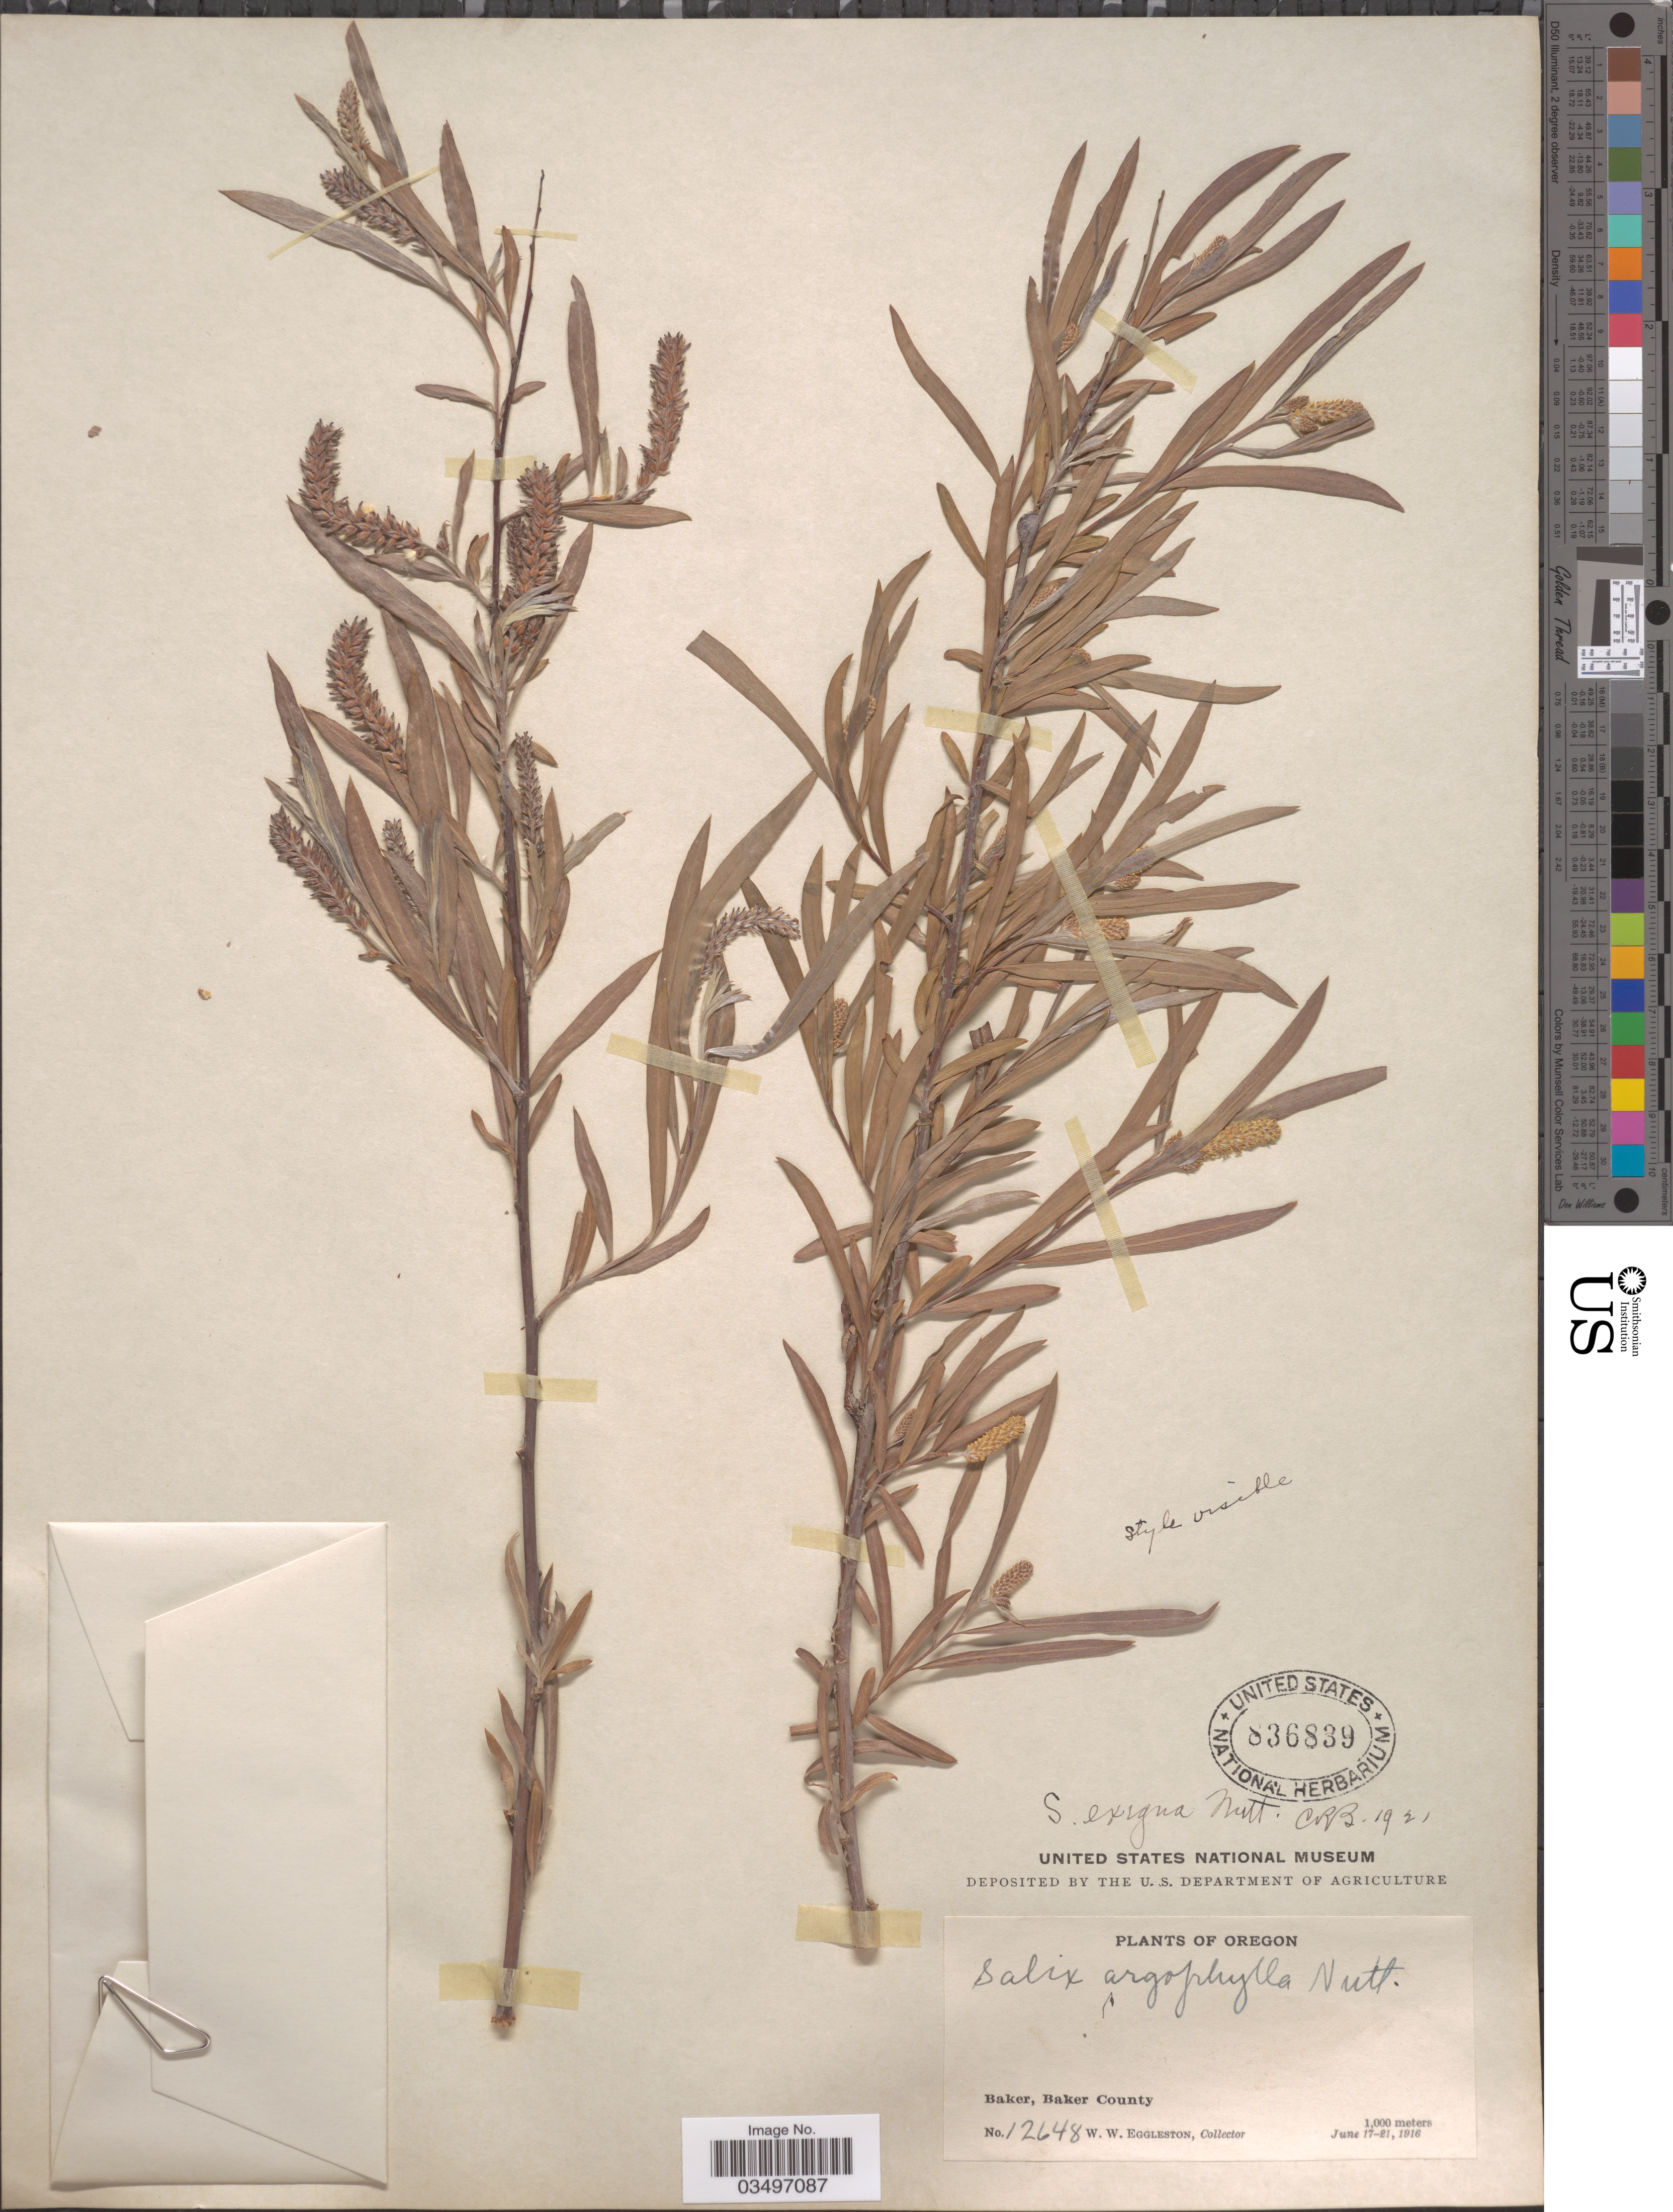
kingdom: Plantae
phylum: Tracheophyta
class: Magnoliopsida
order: Malpighiales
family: Salicaceae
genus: Salix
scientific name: Salix exigua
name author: Nutt.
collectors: W. W. Eggleston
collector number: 12648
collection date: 1916-06-17/1916-06-21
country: United States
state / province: Oregon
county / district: Baker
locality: Baker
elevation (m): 1000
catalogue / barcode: US 836839